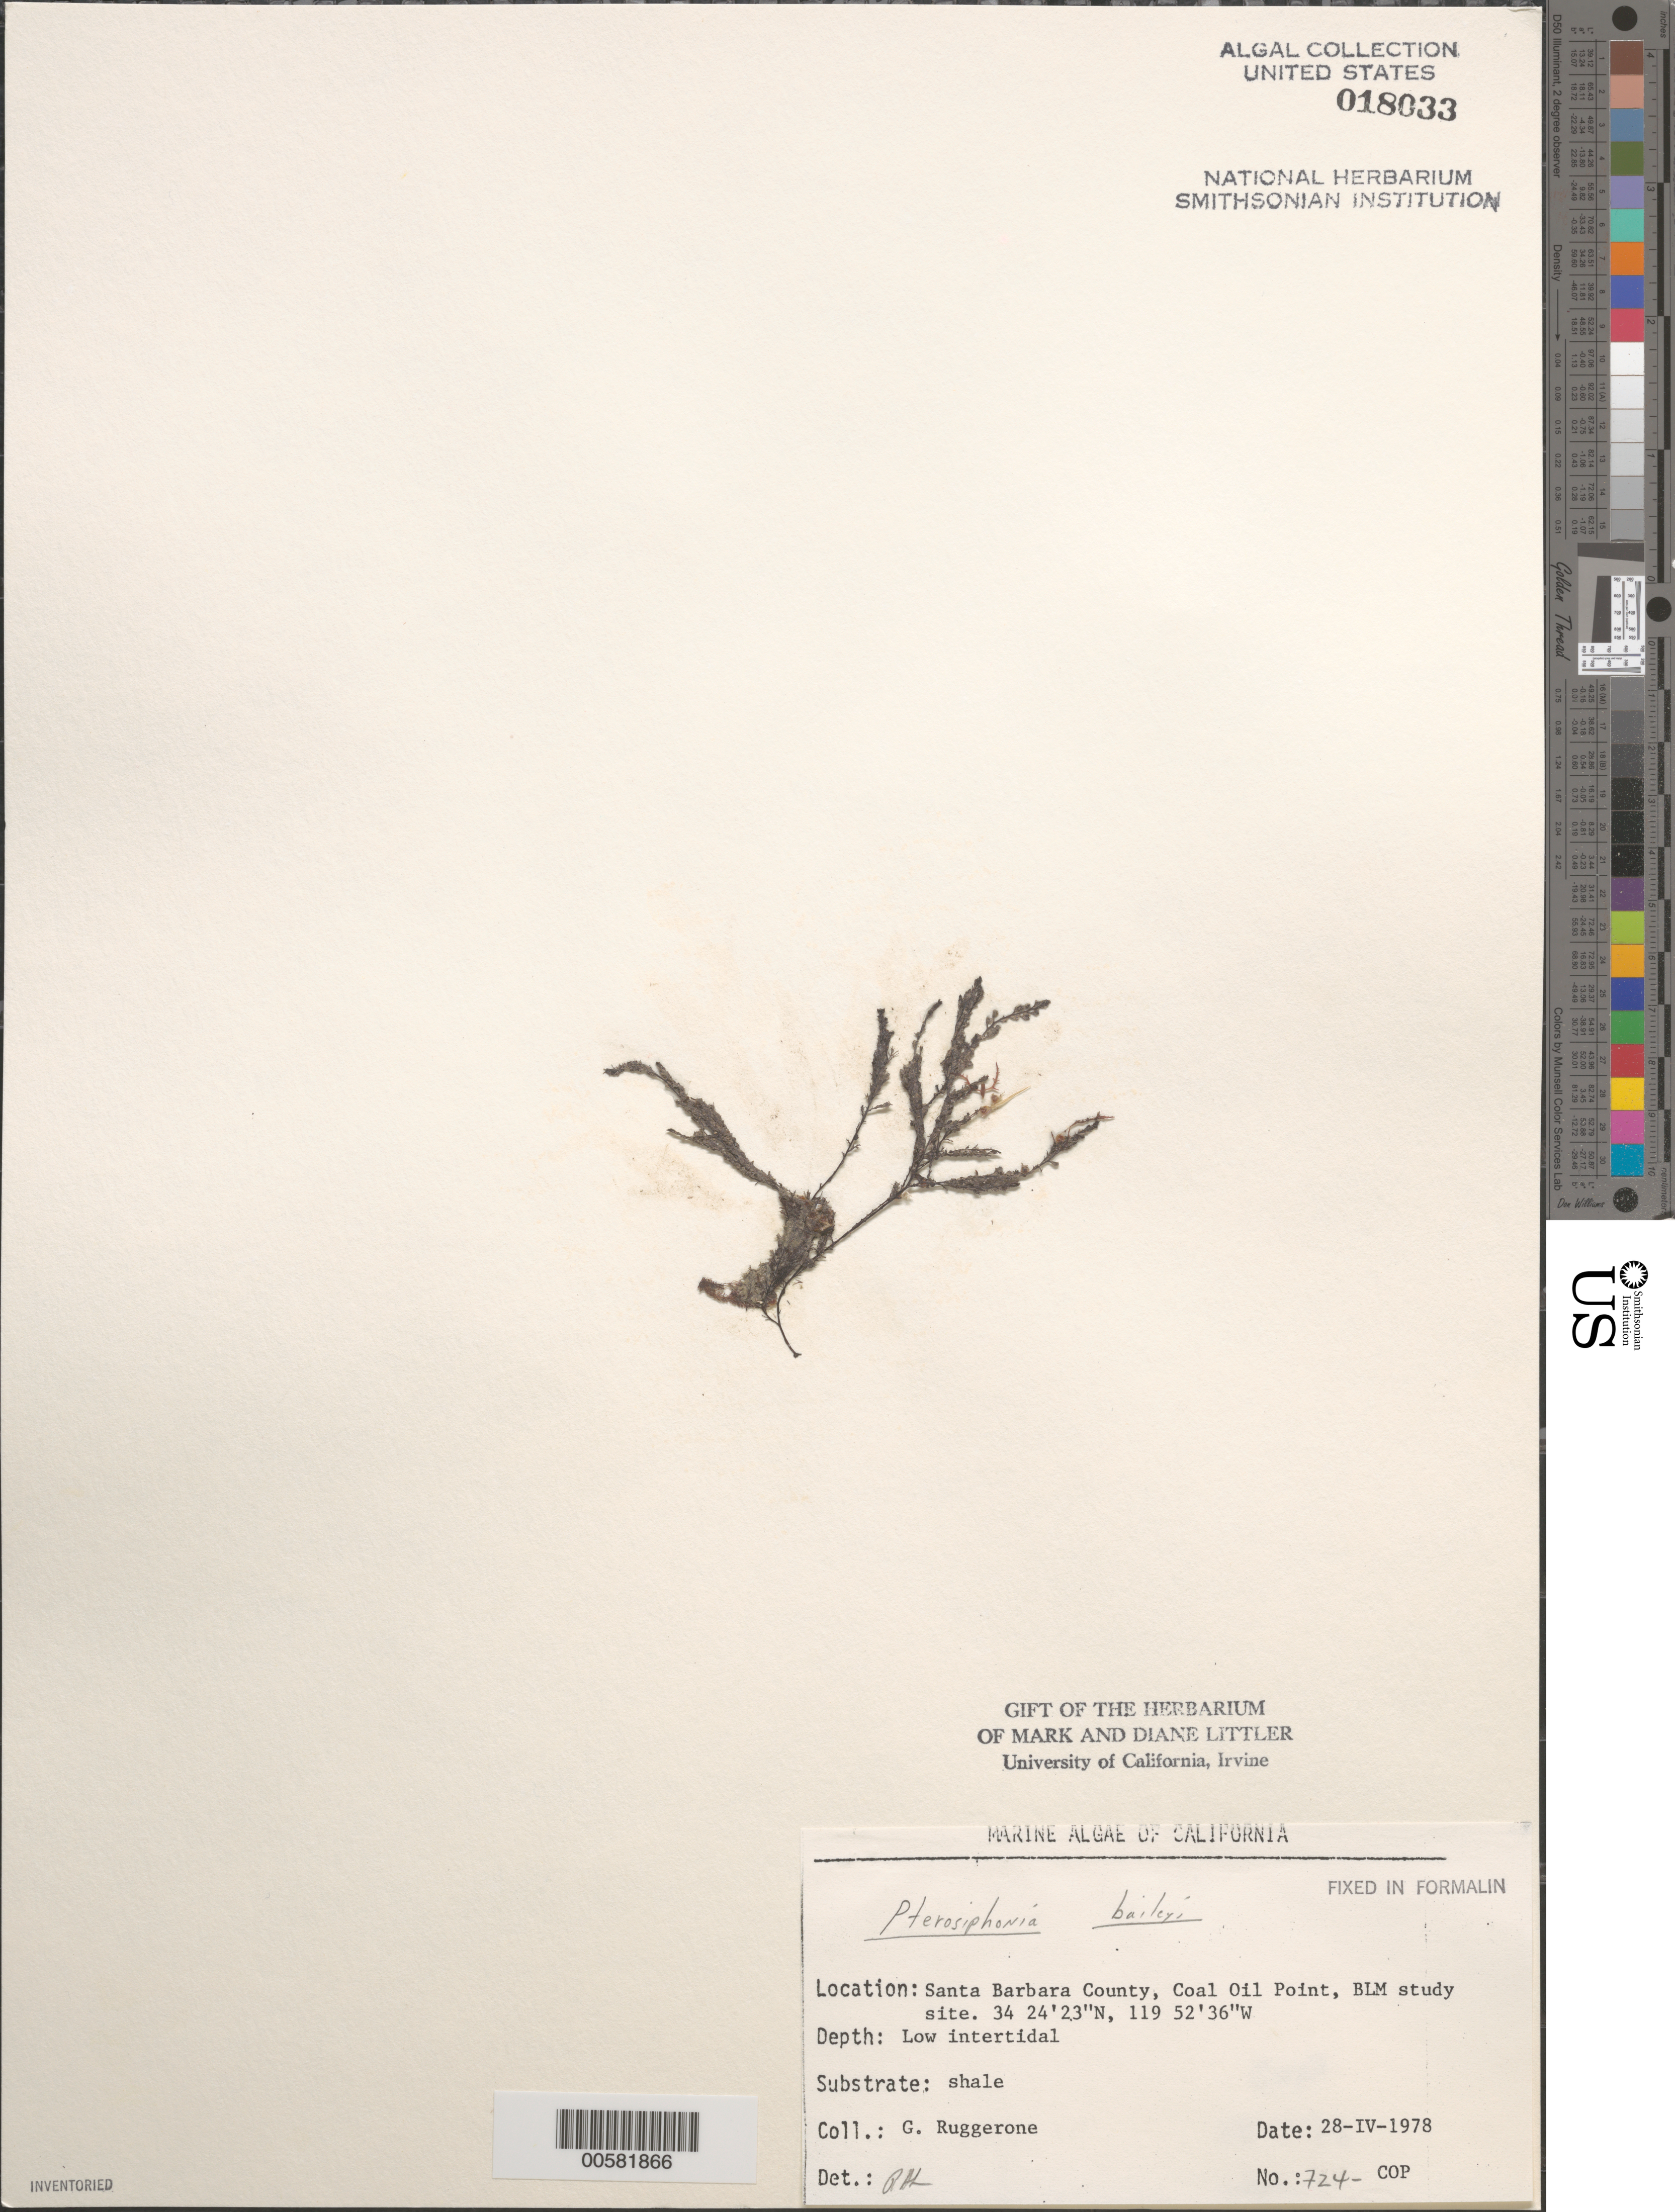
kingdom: Plantae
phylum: Rhodophyta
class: Florideophyceae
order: Ceramiales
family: Rhodomelaceae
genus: Symphyocladiella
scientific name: Symphyocladiella baileyi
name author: (Harvey) D.E.Bustamante et al.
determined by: Algae name updating Project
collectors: G. Ruggerone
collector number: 724-cop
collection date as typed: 28 Apr 1978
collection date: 1978-04-28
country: United States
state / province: California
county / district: Santa Barbara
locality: Coal Oil Point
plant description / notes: BLM-SOCALBIGHT Rocky Intertidal Survey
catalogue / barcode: US 18033